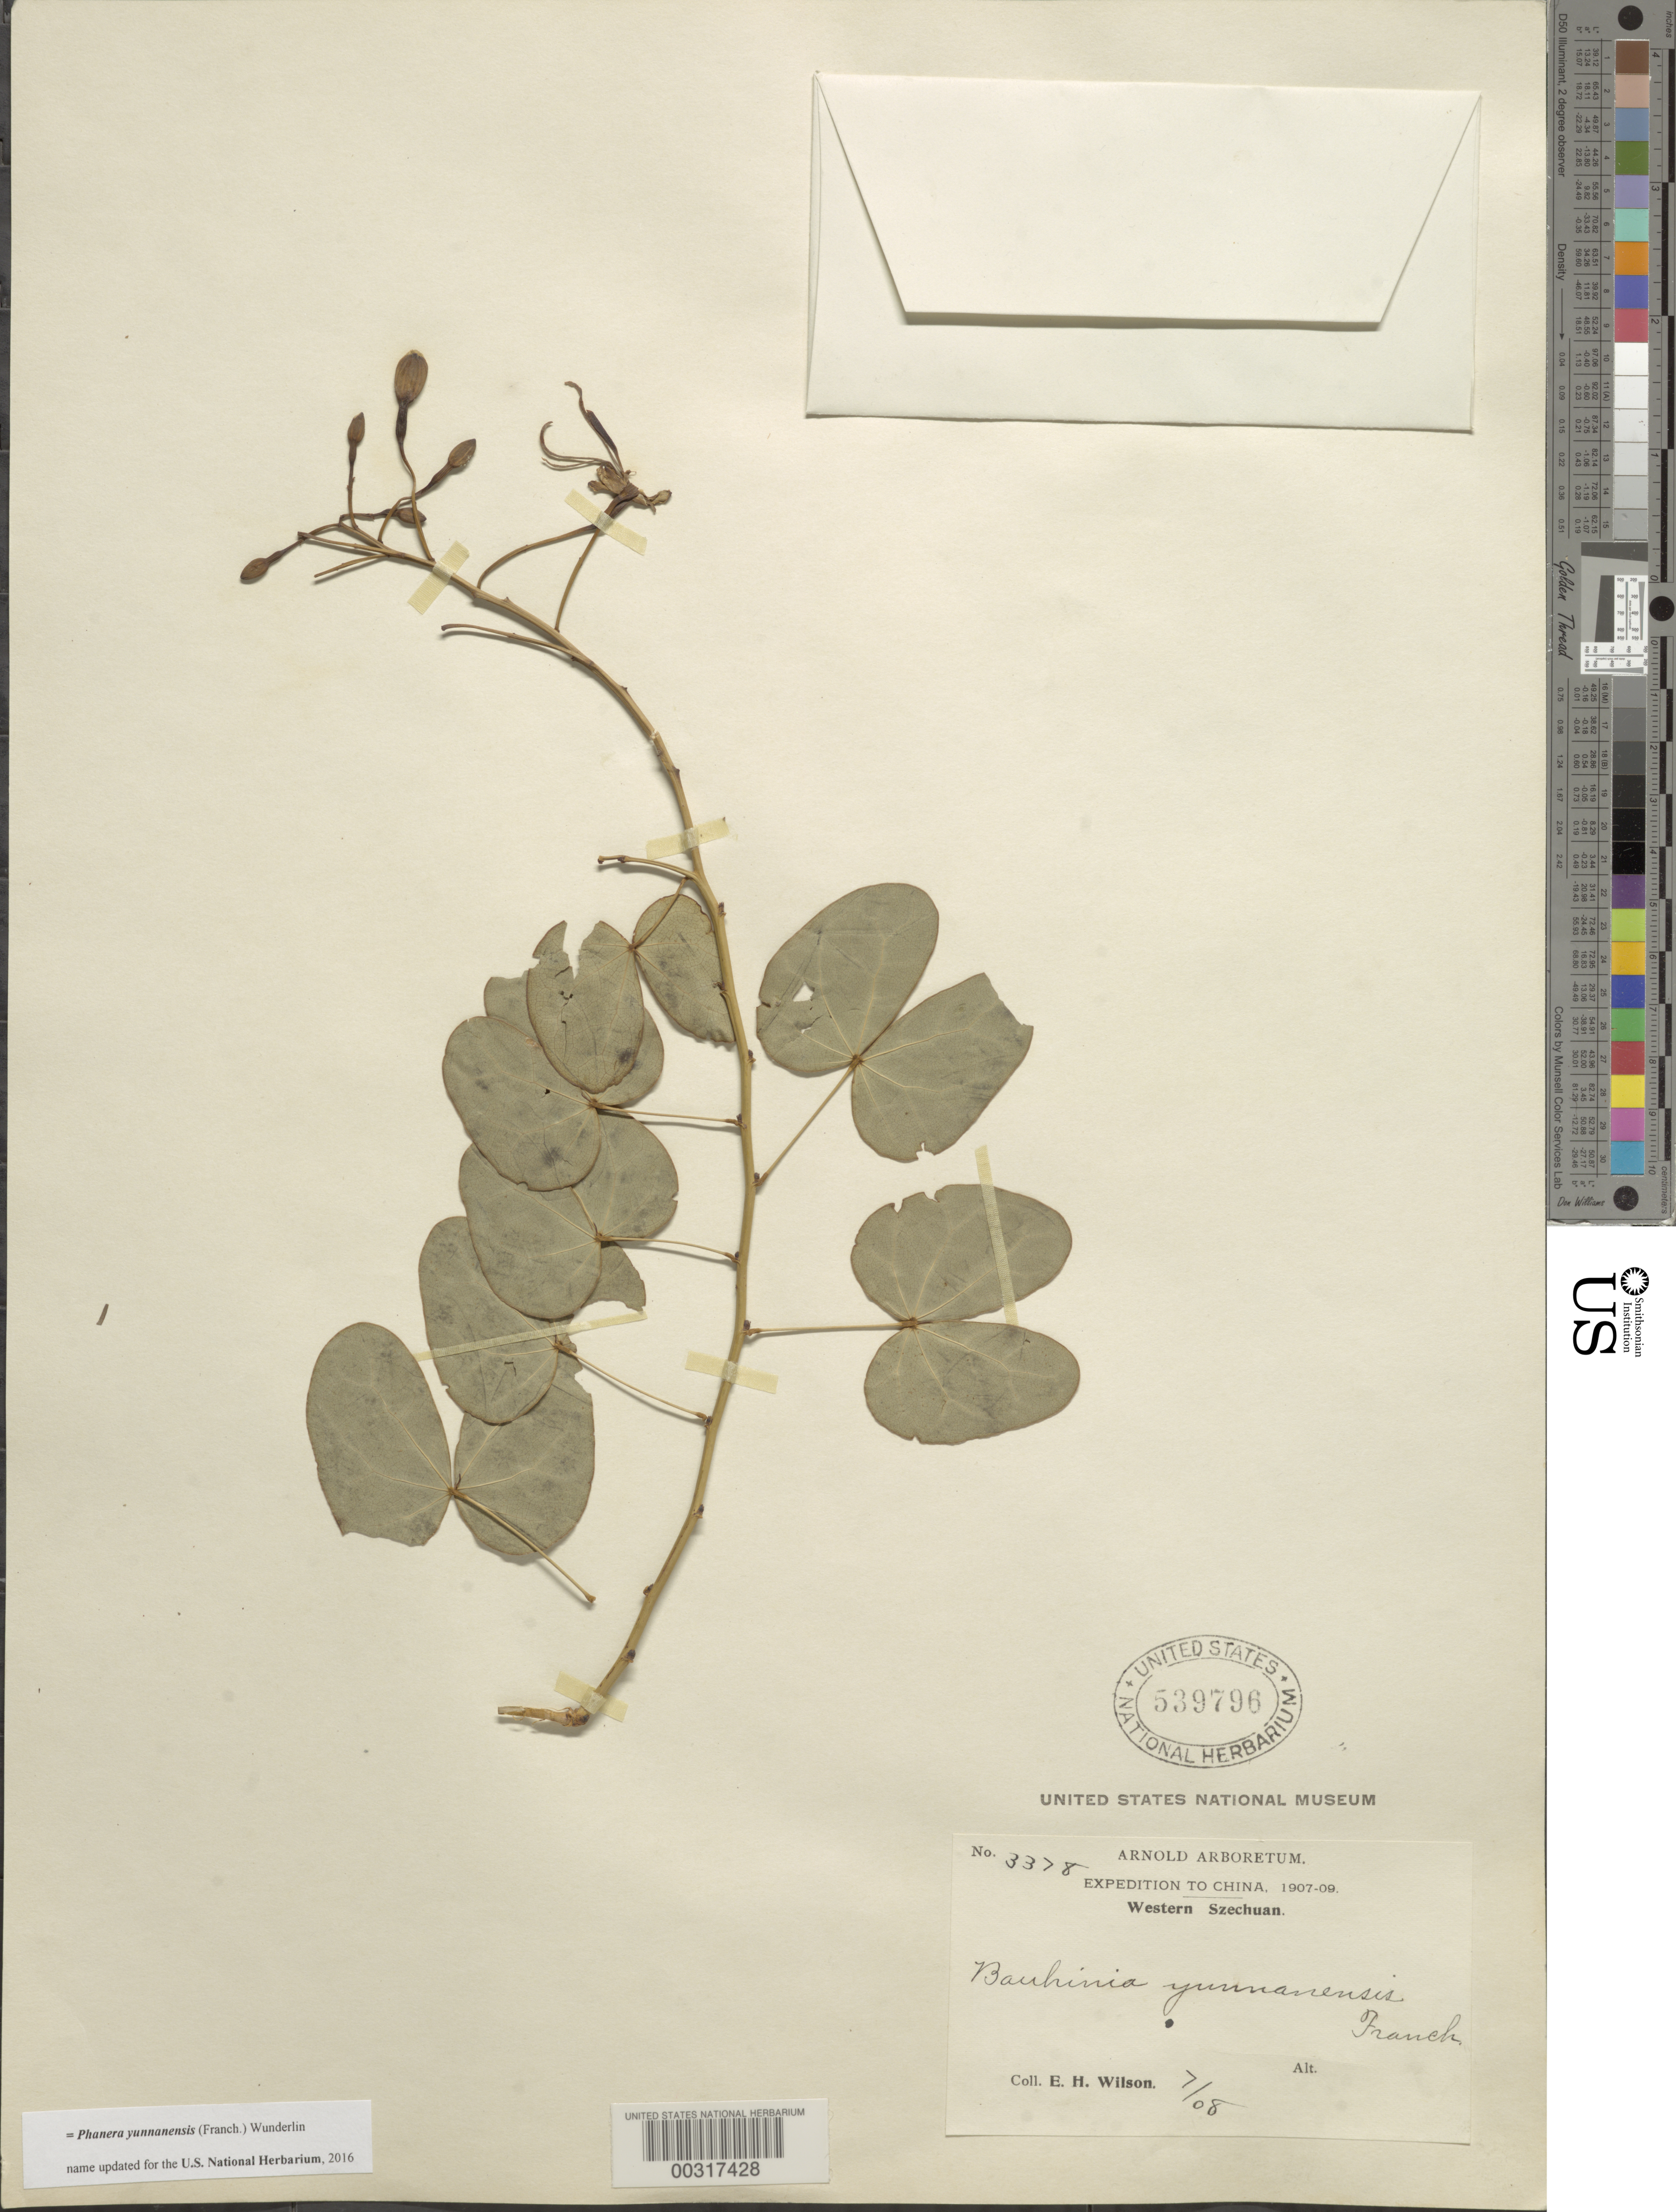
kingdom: Plantae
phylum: Tracheophyta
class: Magnoliopsida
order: Fabales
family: Fabaceae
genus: Phanera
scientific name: Phanera yunnanensis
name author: (Franch.) Wunderlin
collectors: E. H. Wilson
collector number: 3378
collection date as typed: Jul 1908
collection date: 1908-07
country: China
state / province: Sichuan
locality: Western szechwan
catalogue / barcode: US 539796